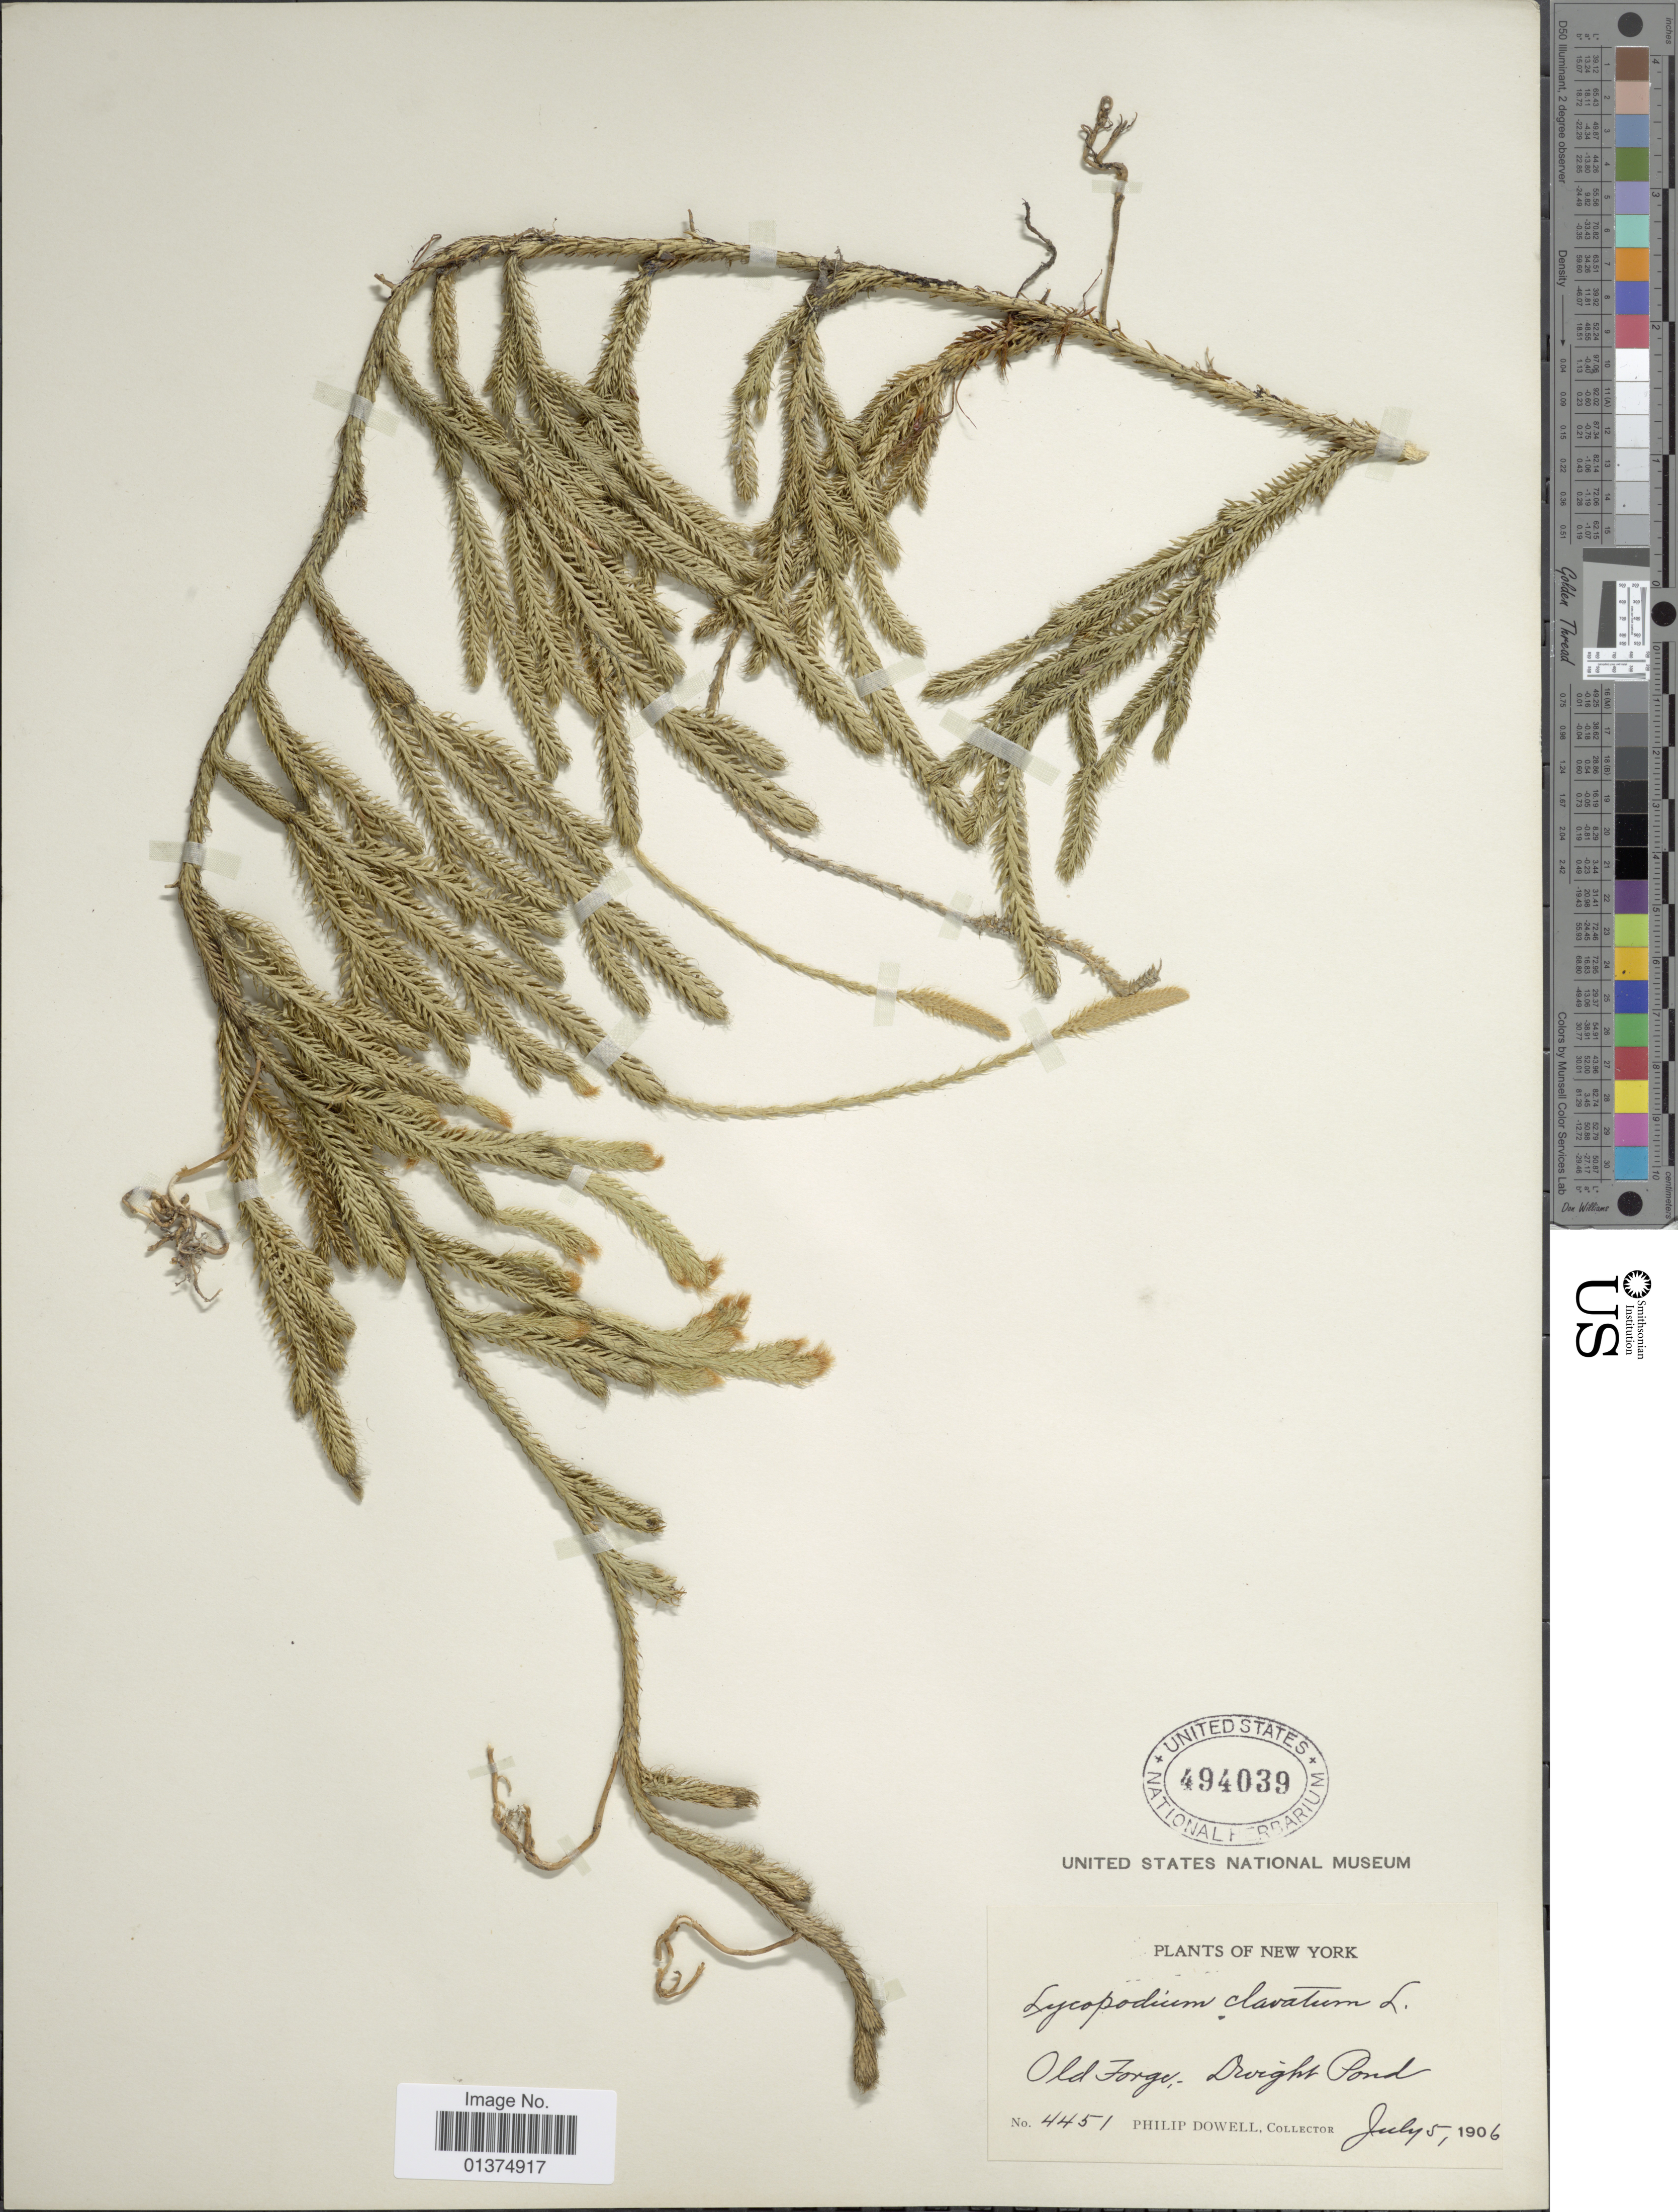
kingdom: Plantae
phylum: Tracheophyta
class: Lycopodiopsida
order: Lycopodiales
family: Lycopodiaceae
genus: Lycopodium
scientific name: Lycopodium lagopus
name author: Zinserl. ex Kuzen.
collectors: P. Dowell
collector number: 4451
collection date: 1906-07-05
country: United States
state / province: New York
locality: Old Forge, Dwight Pond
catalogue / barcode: US 494039